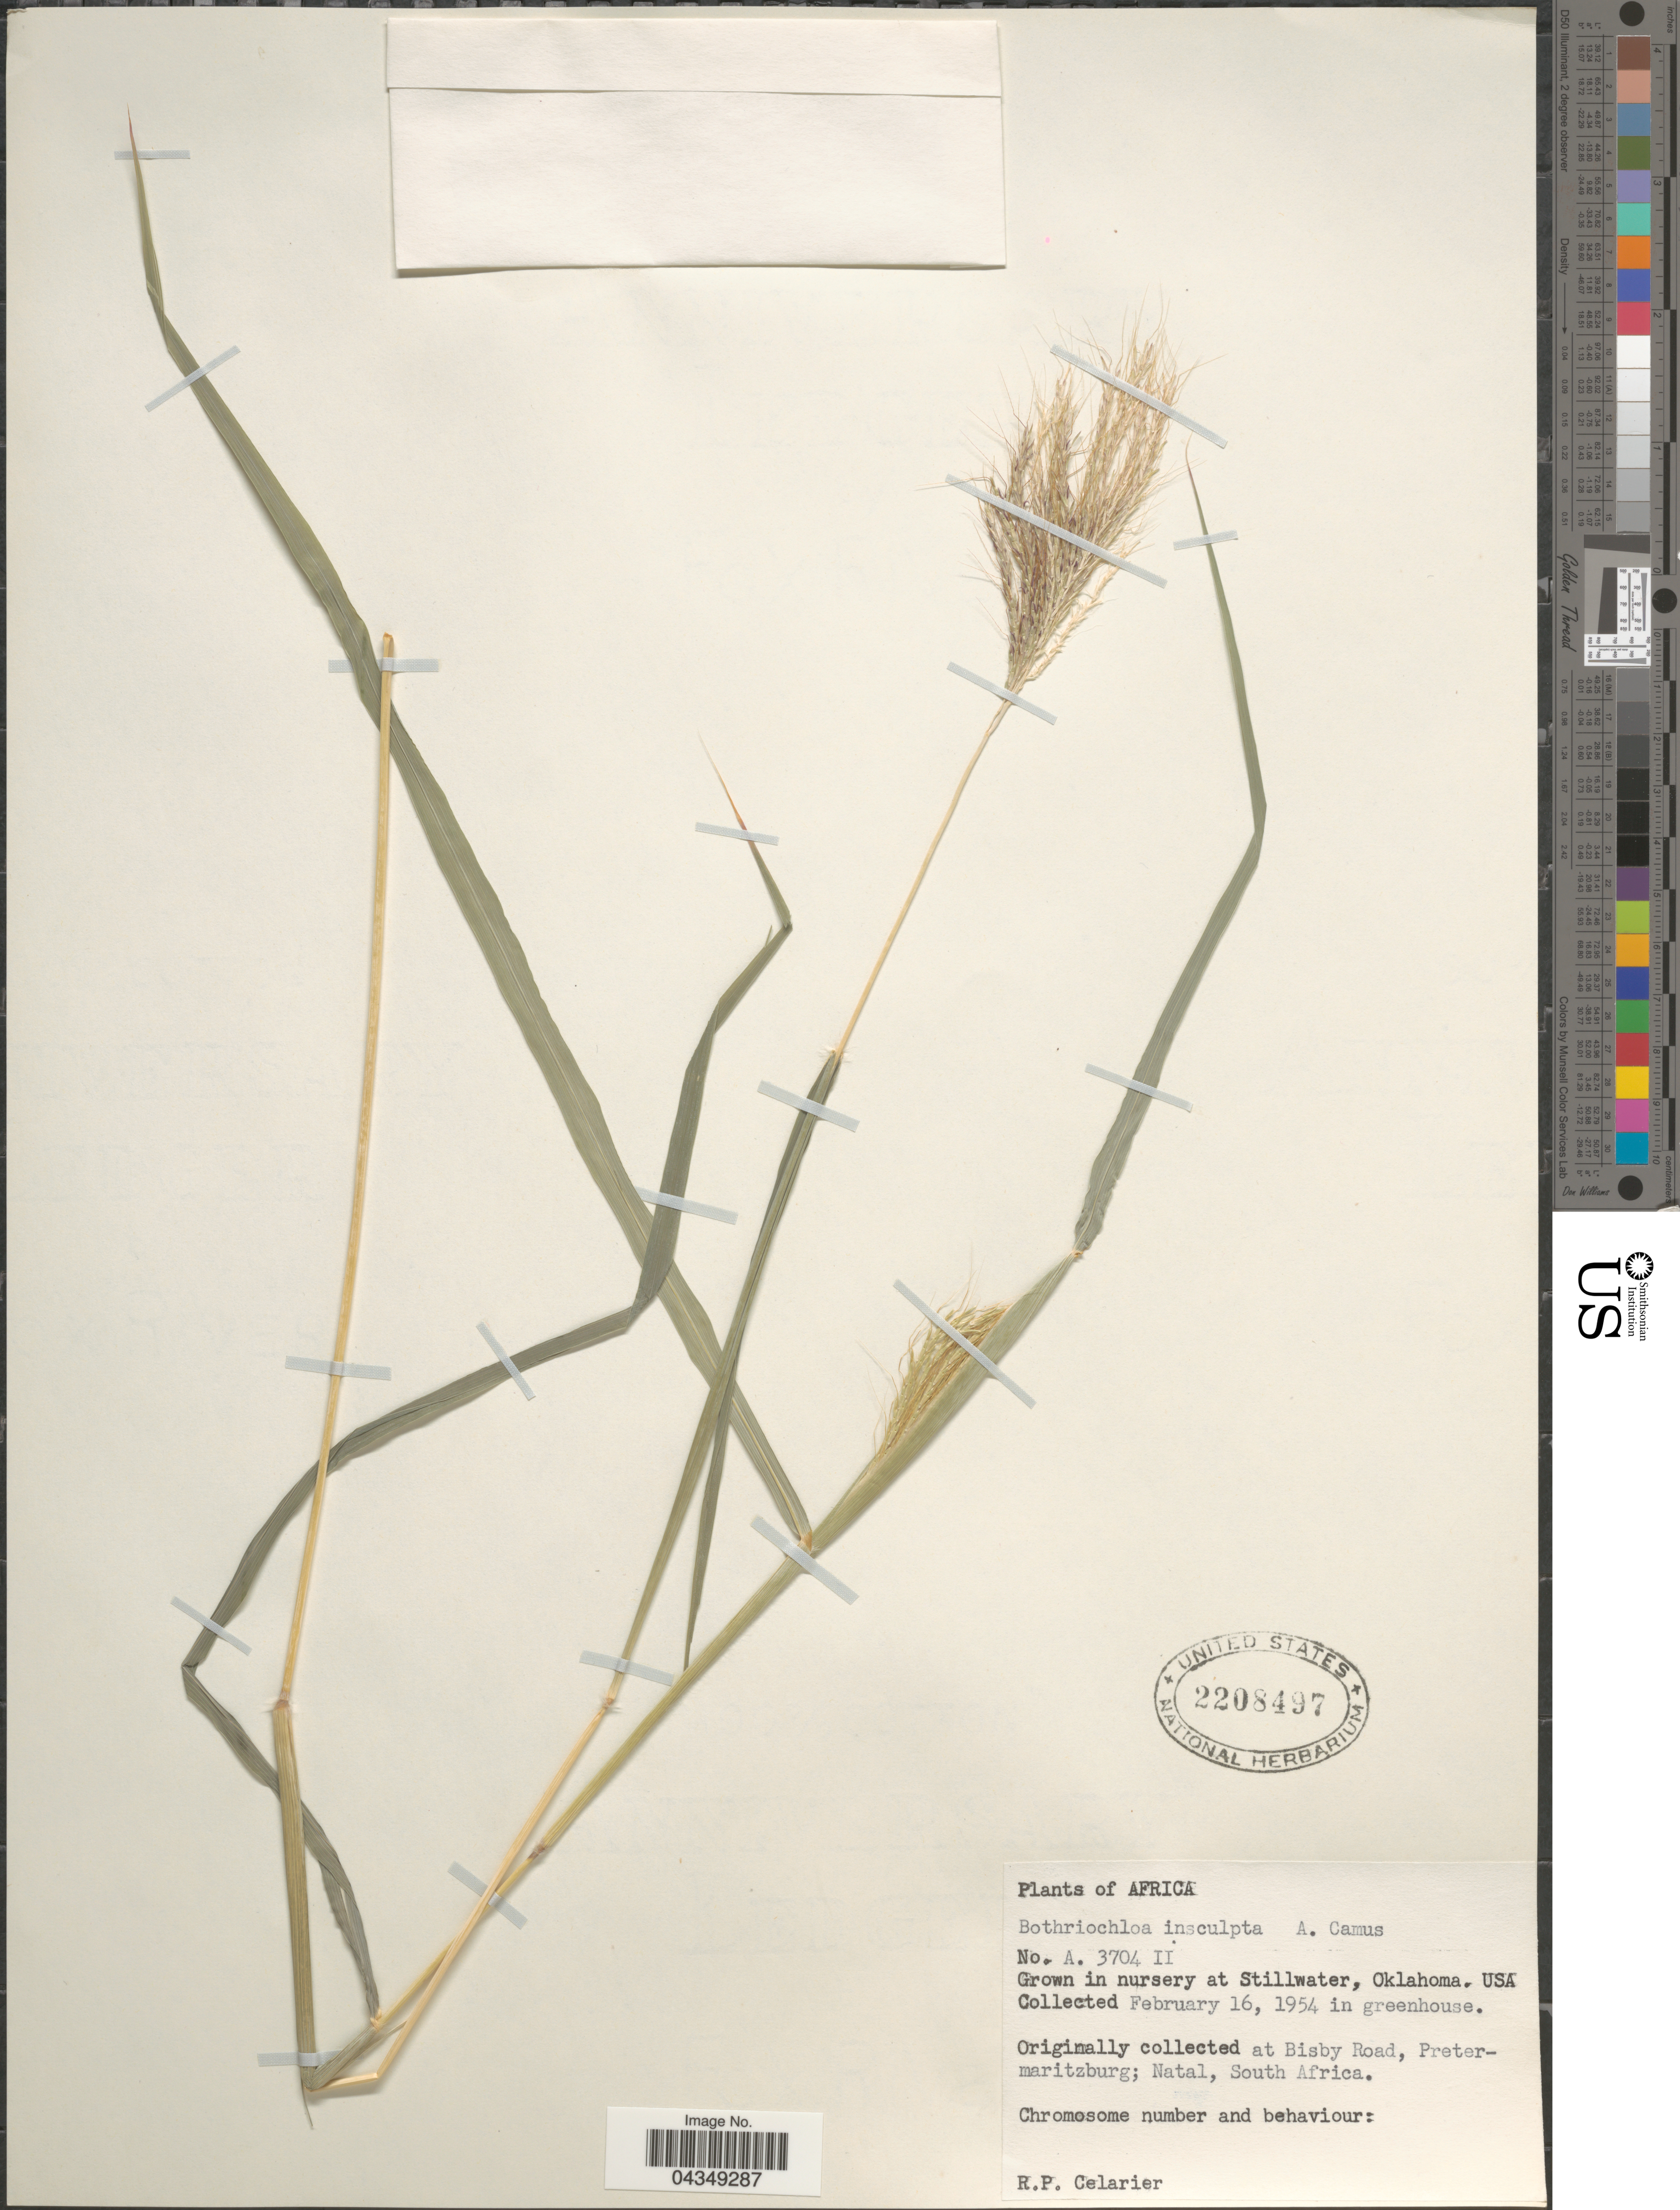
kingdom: Plantae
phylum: Tracheophyta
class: Liliopsida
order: Poales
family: Poaceae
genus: Bothriochloa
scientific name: Bothriochloa insculpta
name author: (Hochst. ex A. Rich.) A. Camus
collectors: R. Celarier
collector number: A. 3704 II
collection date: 1954-02-16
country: United States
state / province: Oklahoma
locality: Grown in nursery at Stillwater, in greenhouse.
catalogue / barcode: US 2208497